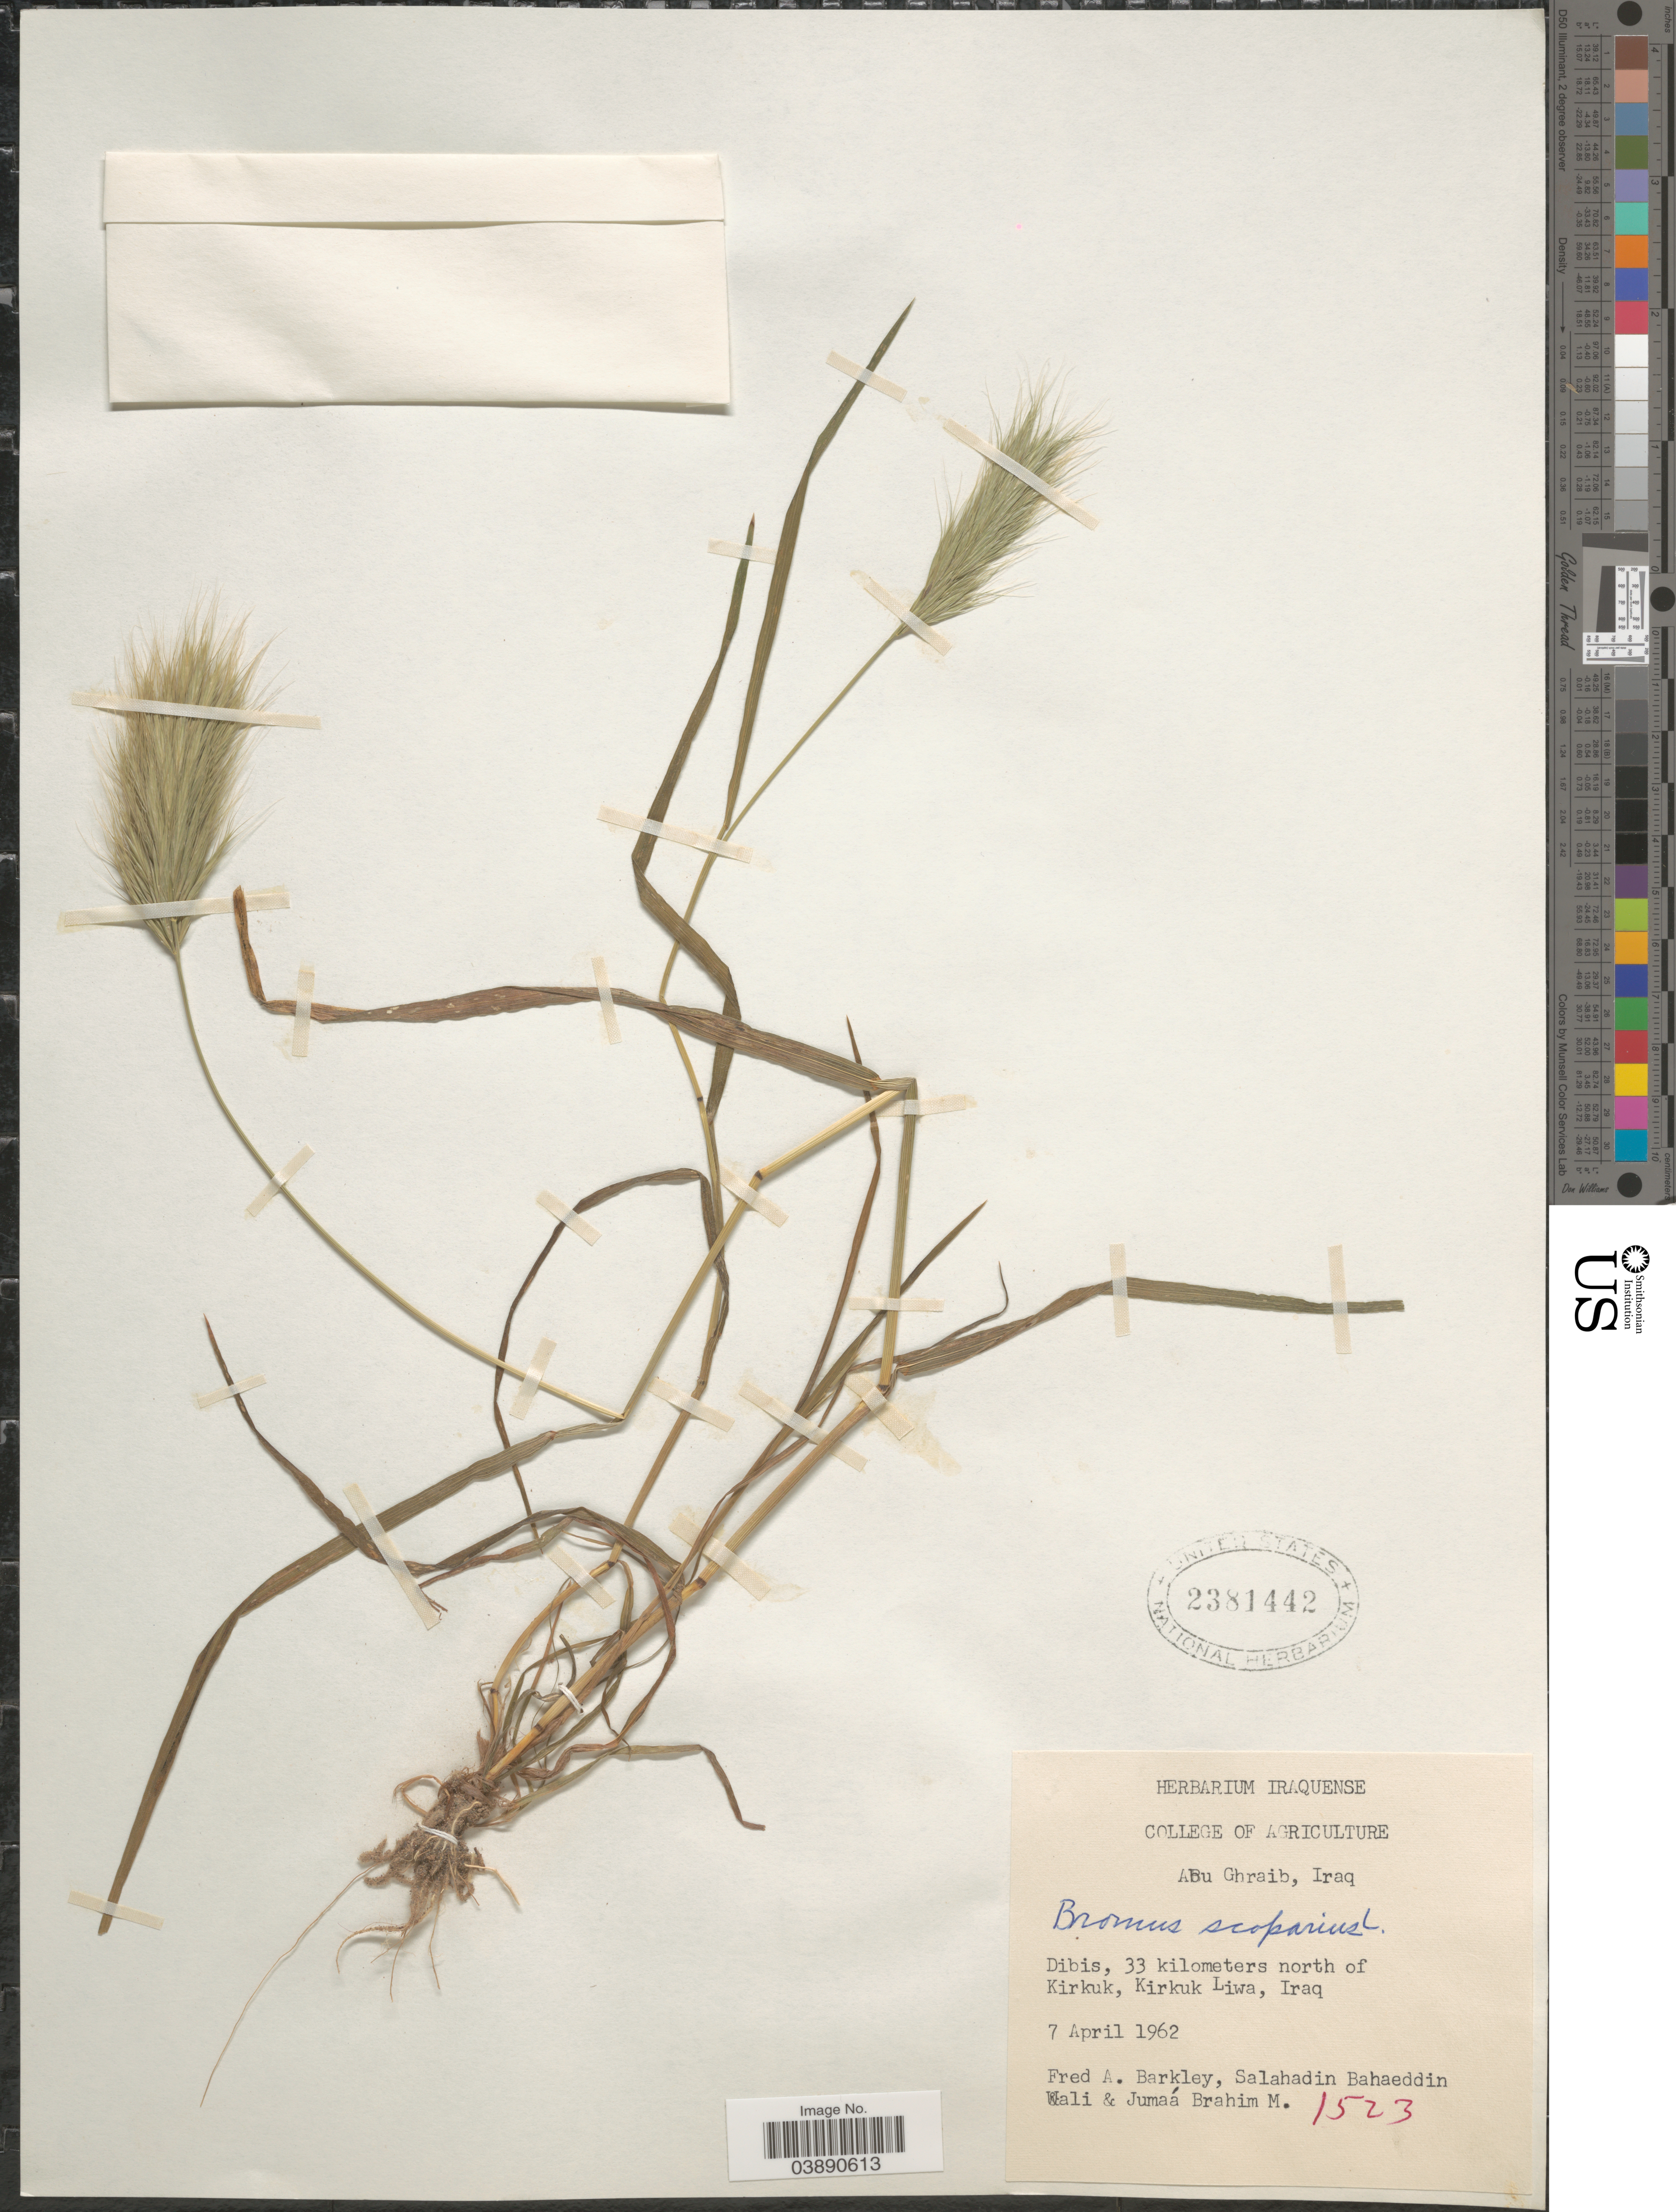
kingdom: Plantae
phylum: Tracheophyta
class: Liliopsida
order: Poales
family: Poaceae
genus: Bromus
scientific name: Bromus scoparius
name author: L.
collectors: F. A. Barkley, S. Bahaeddin, Wali & Brahim M., J.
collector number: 1523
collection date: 1962-04-07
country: Iraq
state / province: Kirkūk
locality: Dibis, 33 kilometers north of Kirkuk, Kirkuk Liwa.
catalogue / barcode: US 2381442